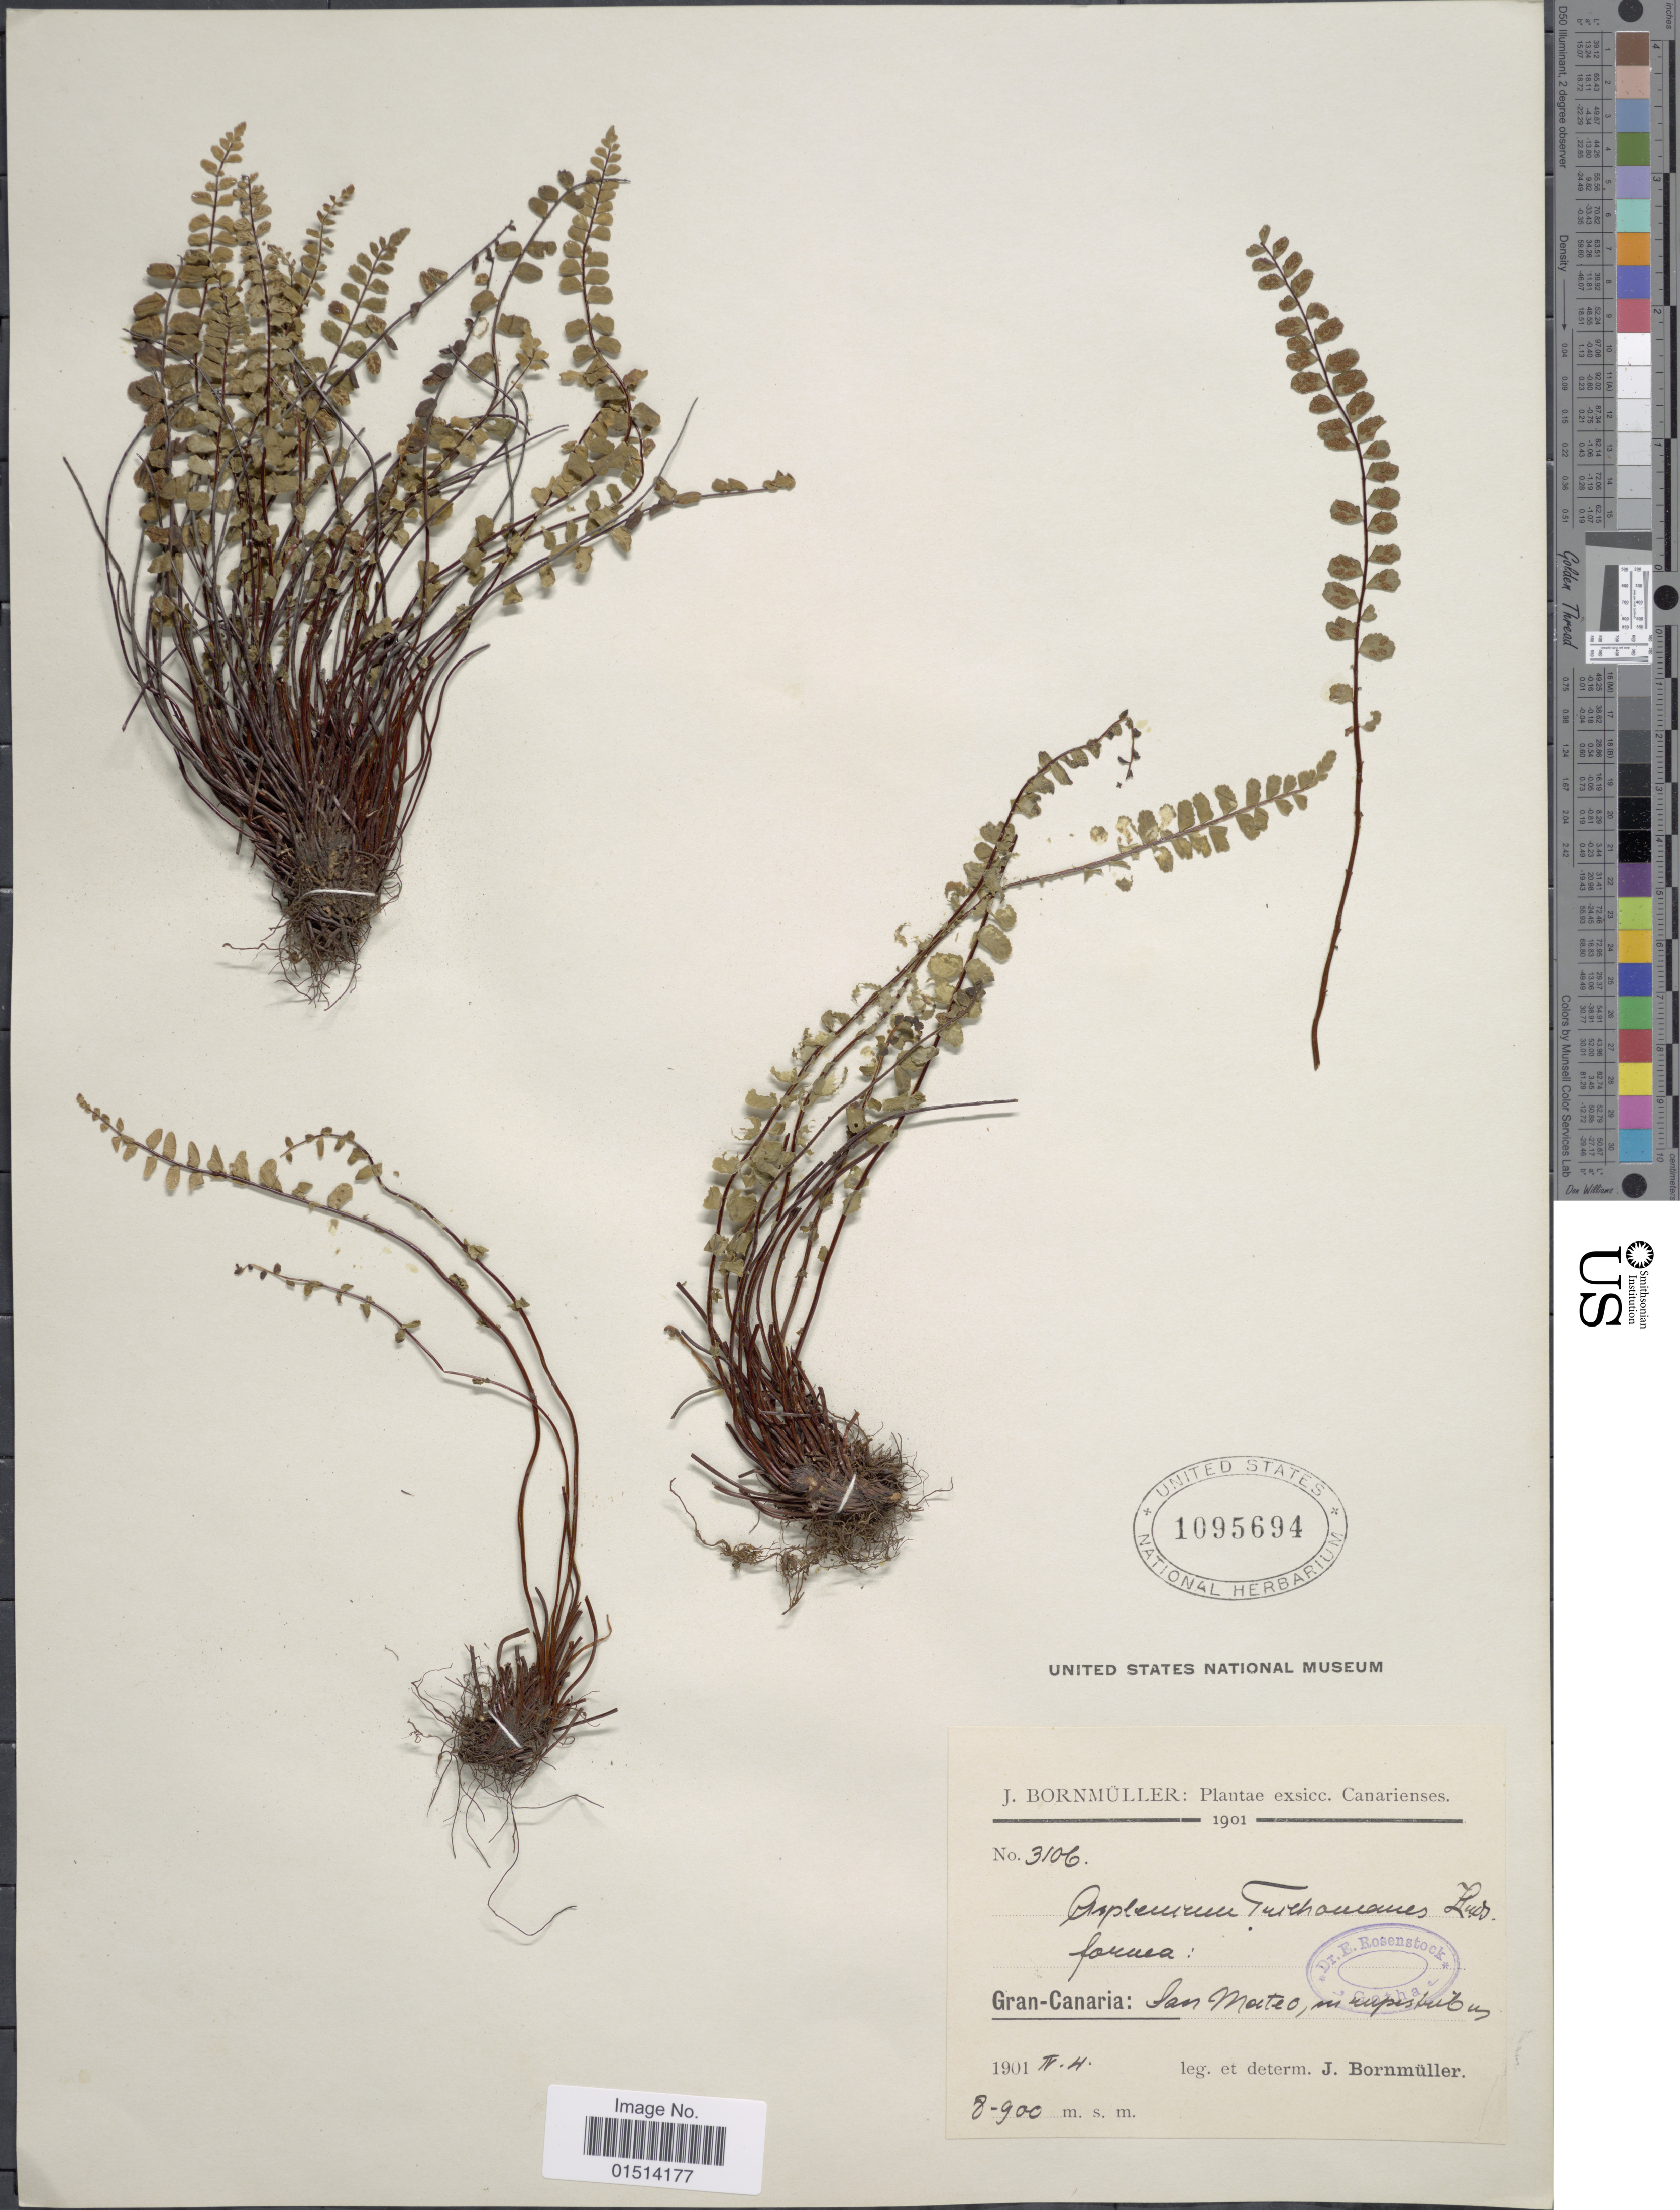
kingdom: Plantae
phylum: Tracheophyta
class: Polypodiopsida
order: Polypodiales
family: Aspleniaceae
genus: Asplenium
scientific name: Asplenium trichomanes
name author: L.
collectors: J. Bornmüller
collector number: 3106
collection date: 1901-04-04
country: Spain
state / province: Canarias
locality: Canarienses, Gran-Canaria: San Mateo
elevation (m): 800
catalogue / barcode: US 1095694